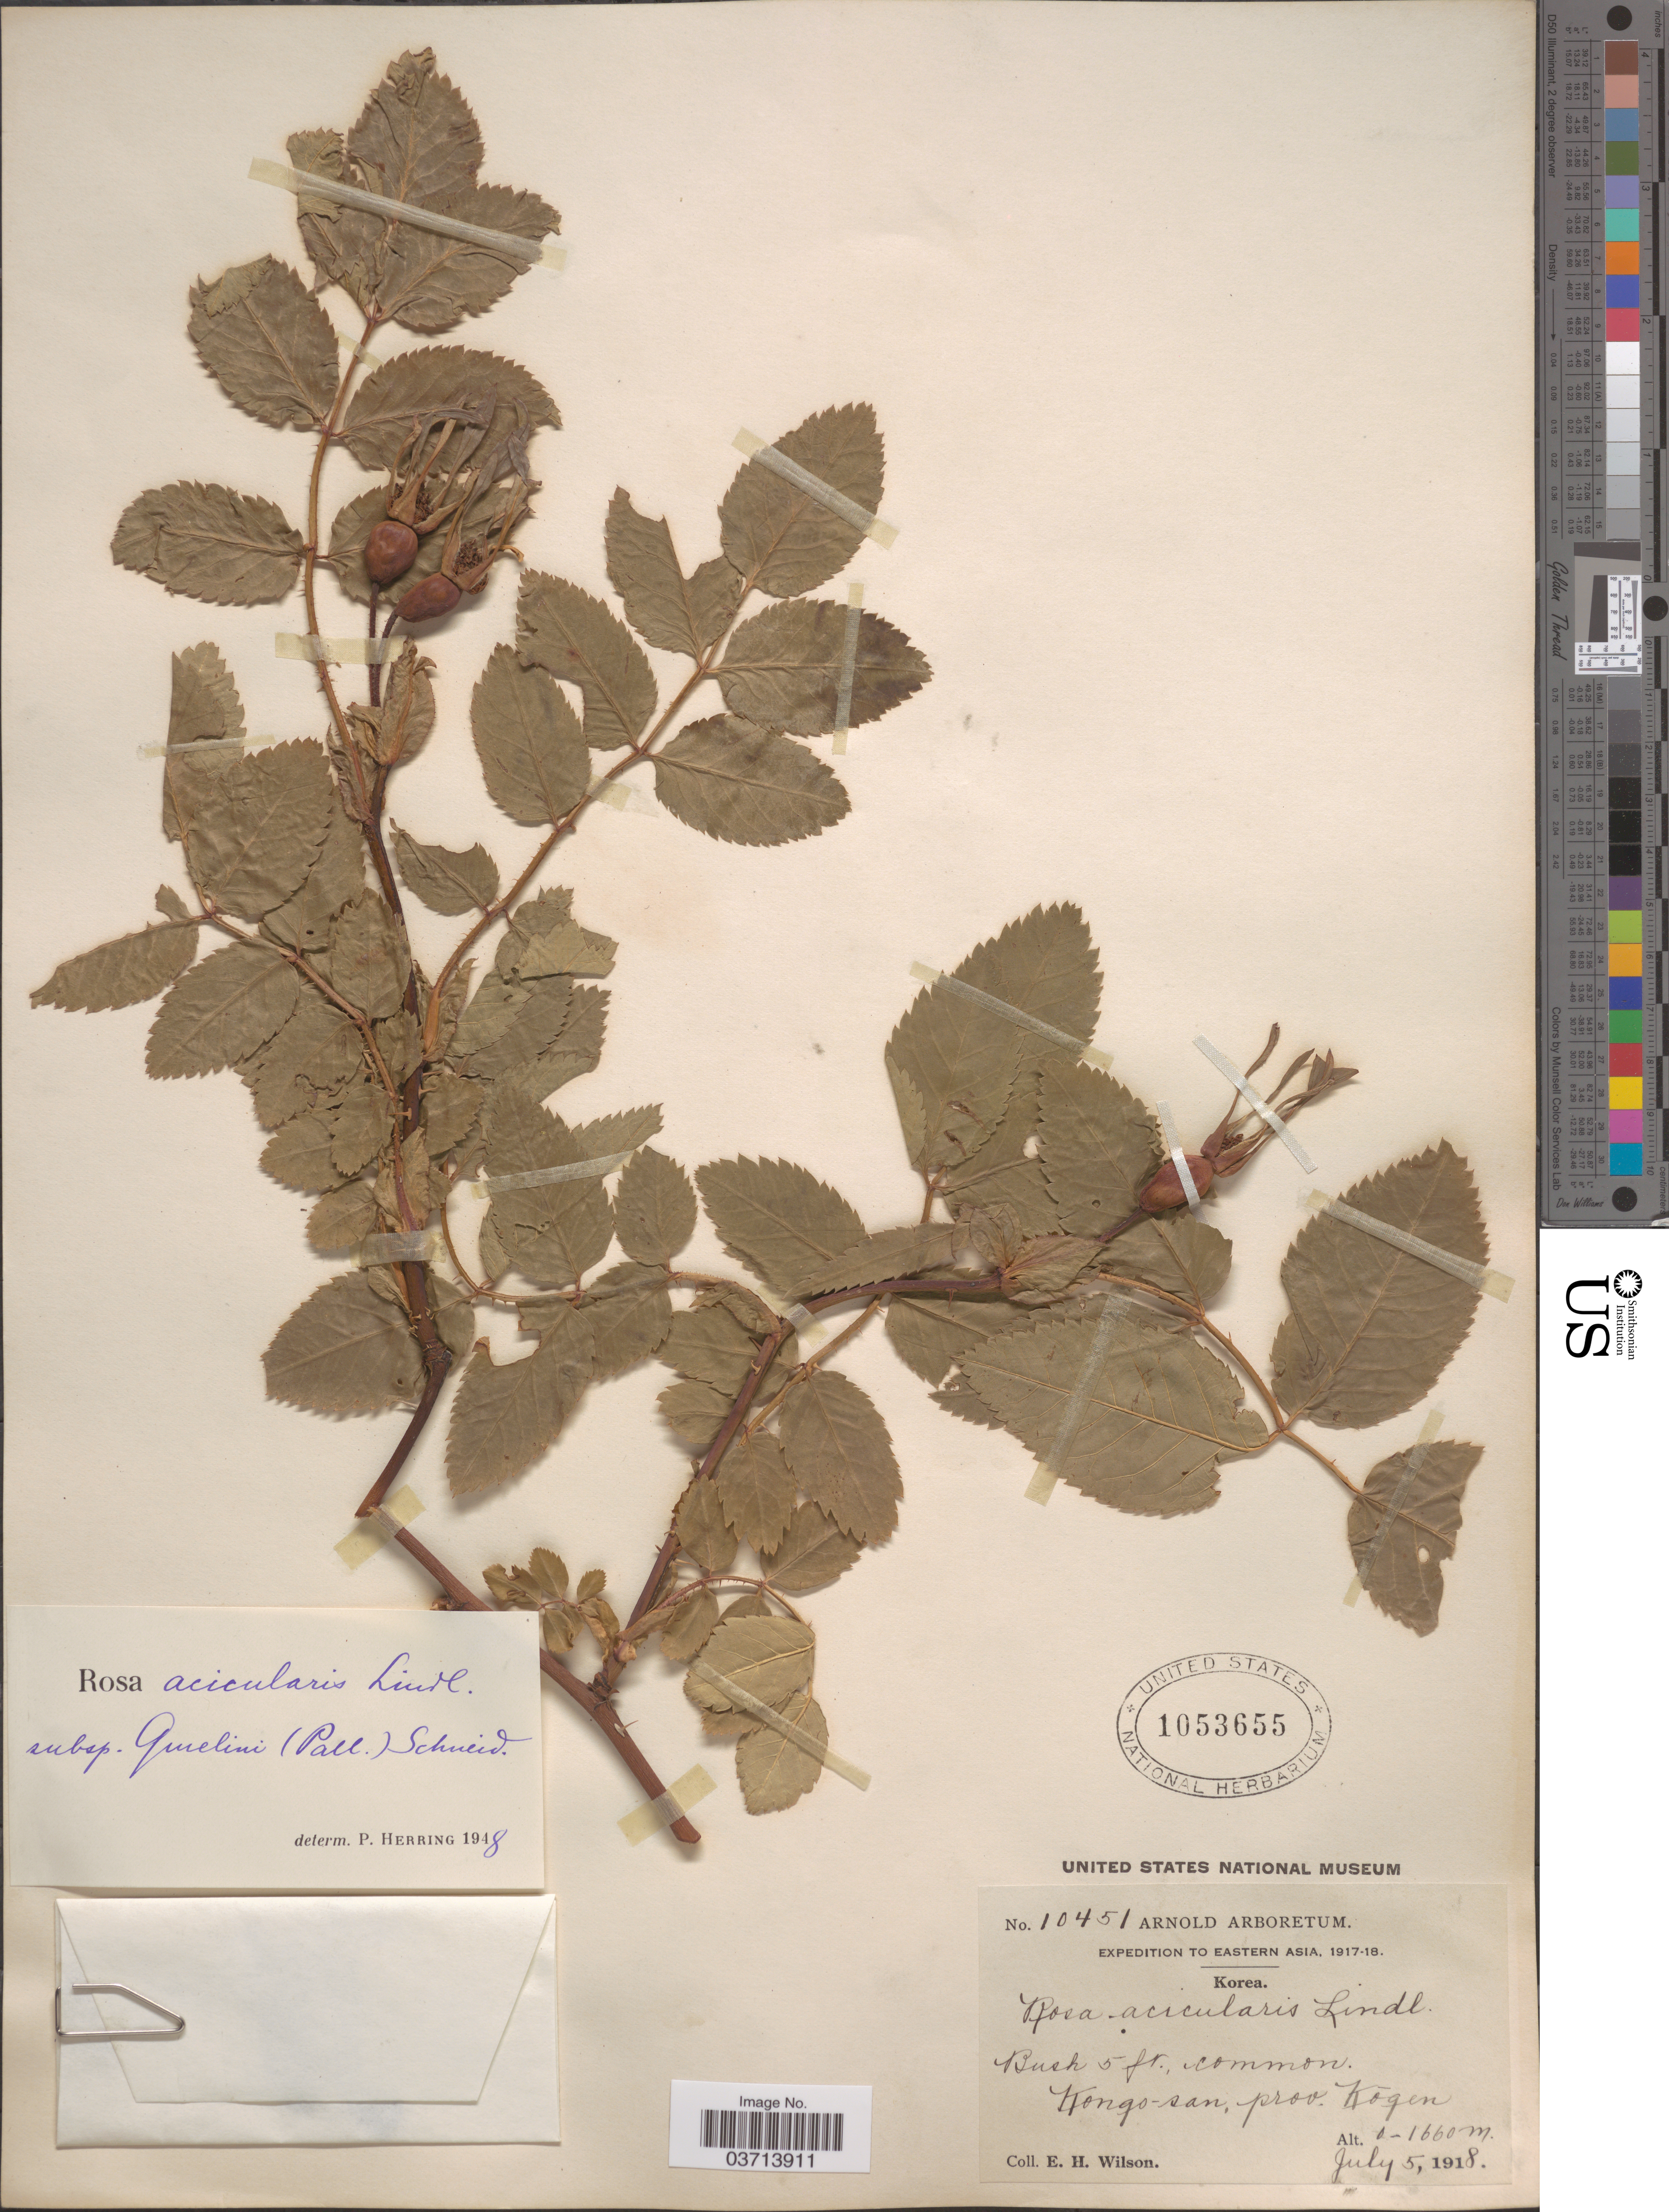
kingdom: Plantae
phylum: Tracheophyta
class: Magnoliopsida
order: Rosales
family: Rosaceae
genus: Rosa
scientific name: Rosa acicularis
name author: Lindl.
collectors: E. Wilson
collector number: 10451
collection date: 1918-07-05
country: North Korea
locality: Korea. Kongo-san, prov. Kōgen.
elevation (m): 0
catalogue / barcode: US 1053655